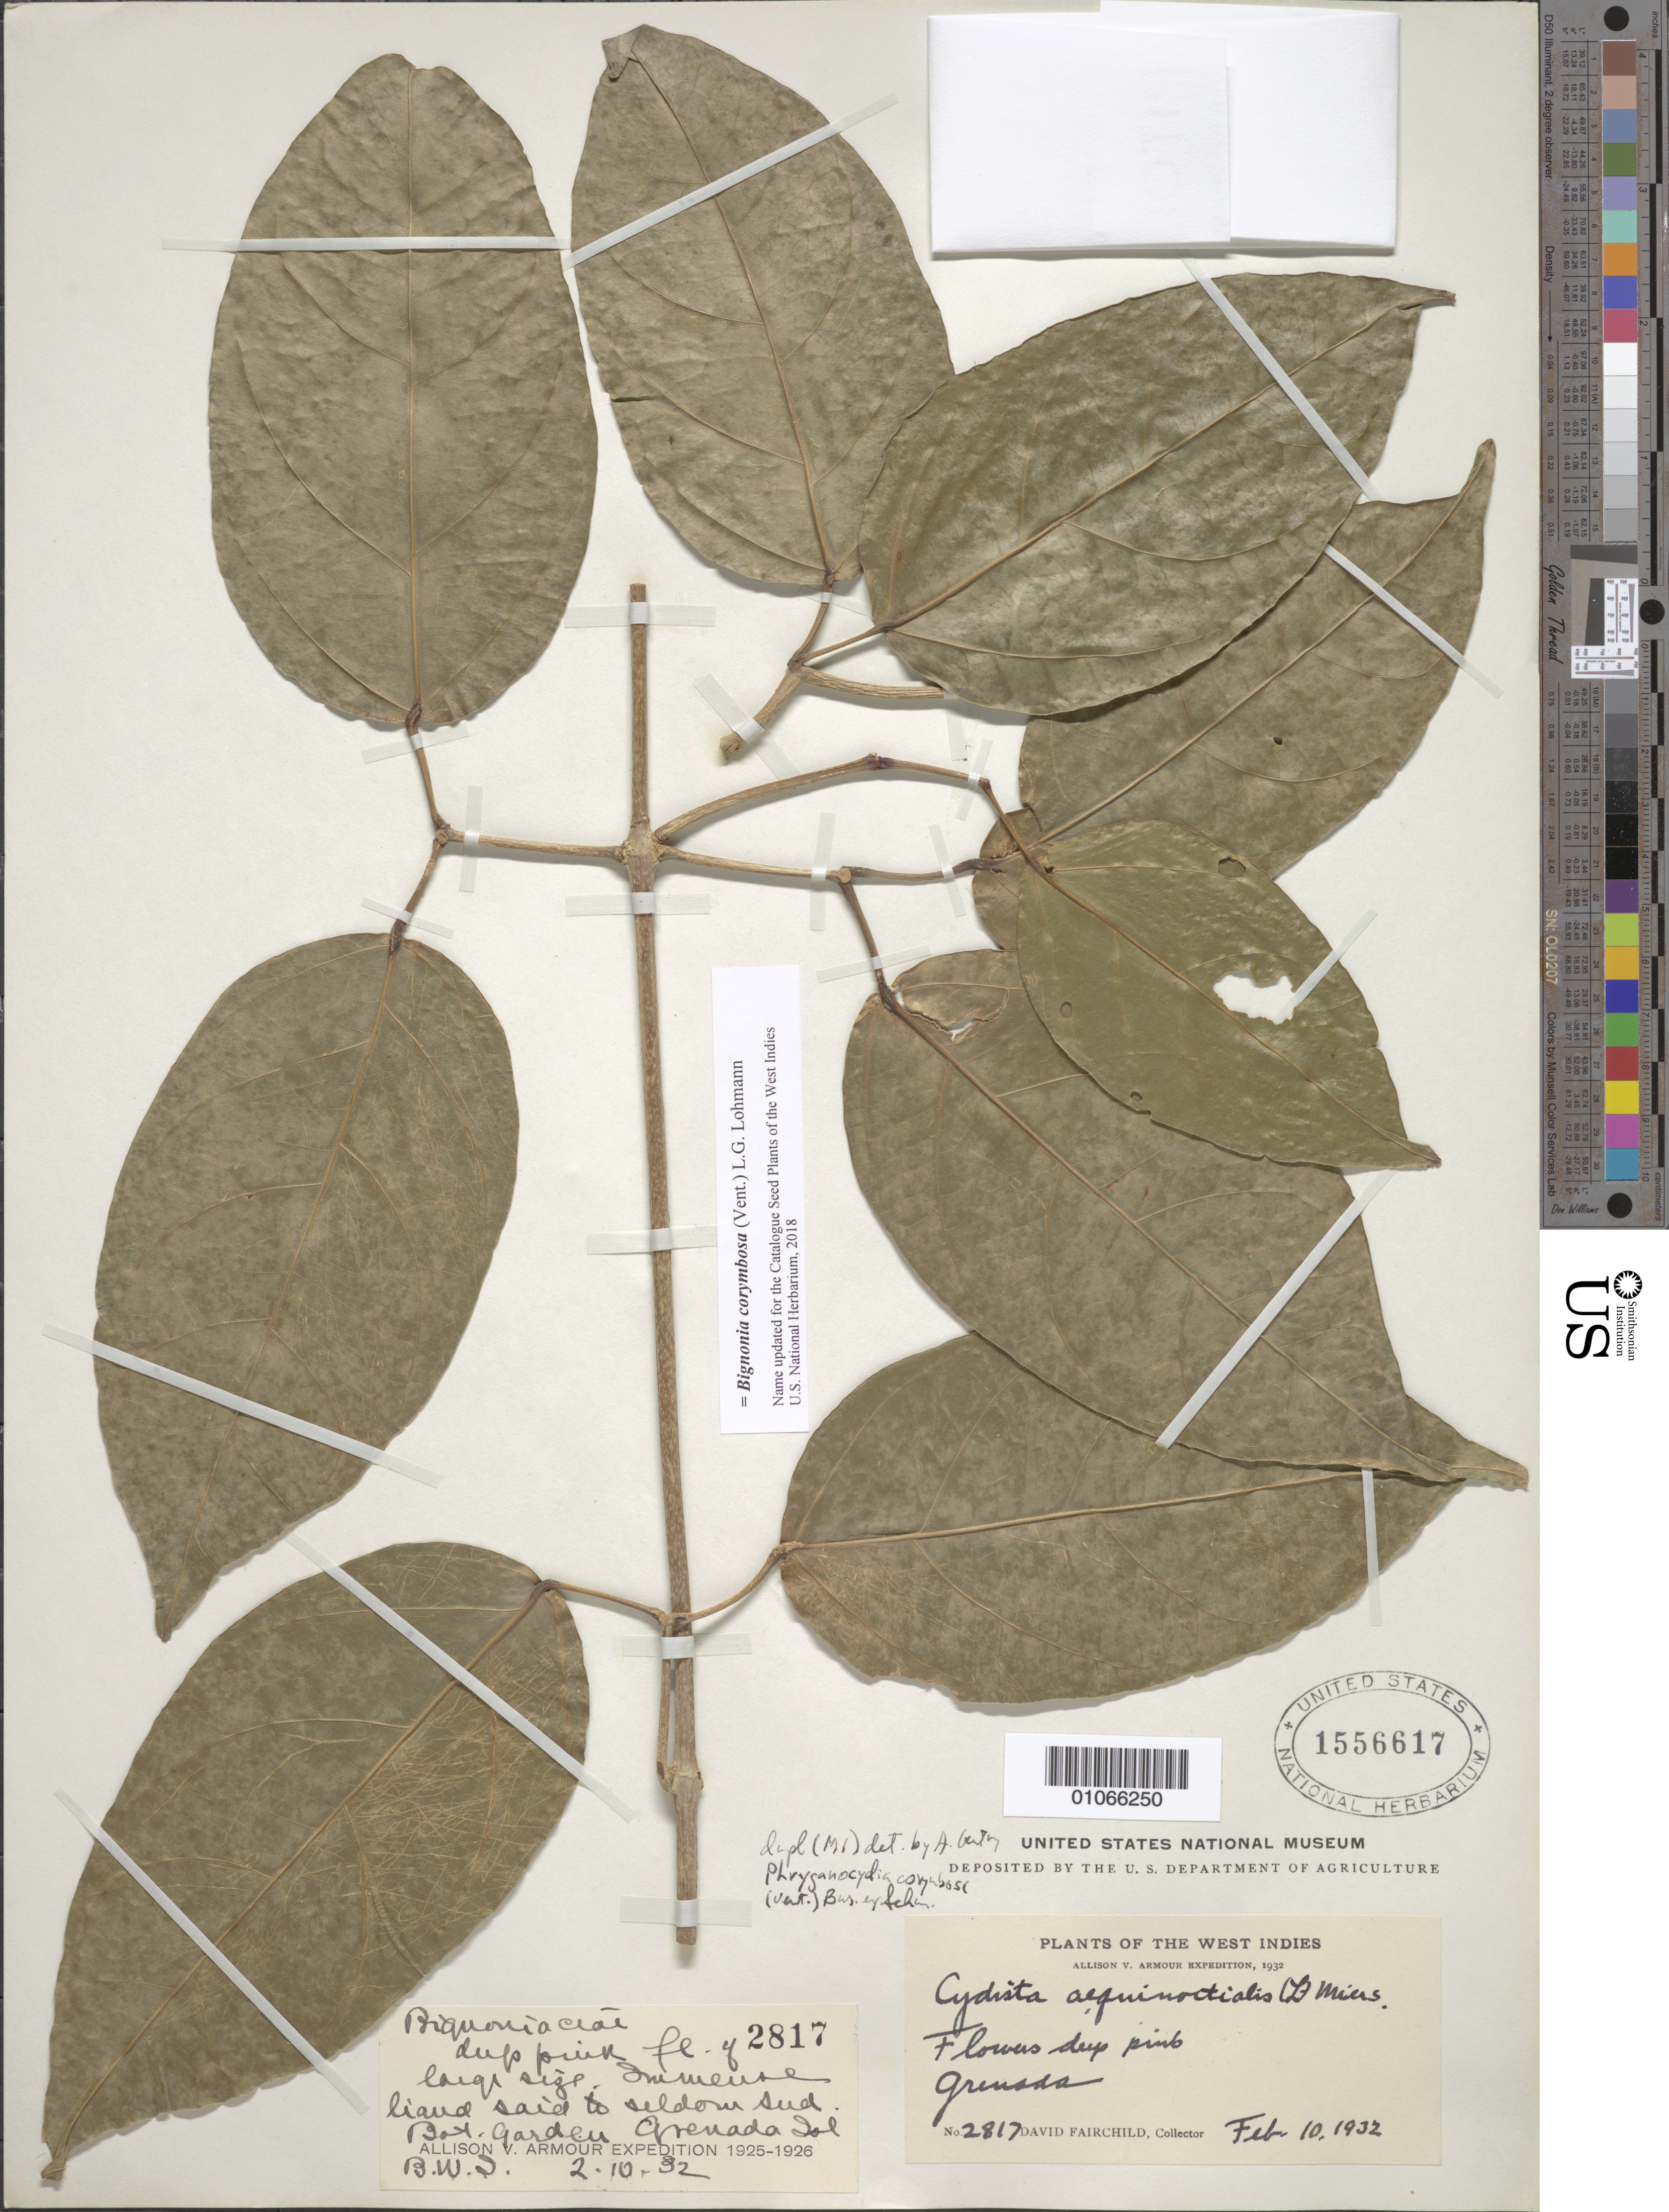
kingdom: Plantae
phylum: Tracheophyta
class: Magnoliopsida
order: Lamiales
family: Bignoniaceae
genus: Bignonia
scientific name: Bignonia corymbosa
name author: (Vent.) L.G. Lohmann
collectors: D. Fairchild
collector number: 2817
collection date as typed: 10 Feb 1932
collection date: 1932-02-10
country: Grenada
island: Grenada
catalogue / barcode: US 1556617